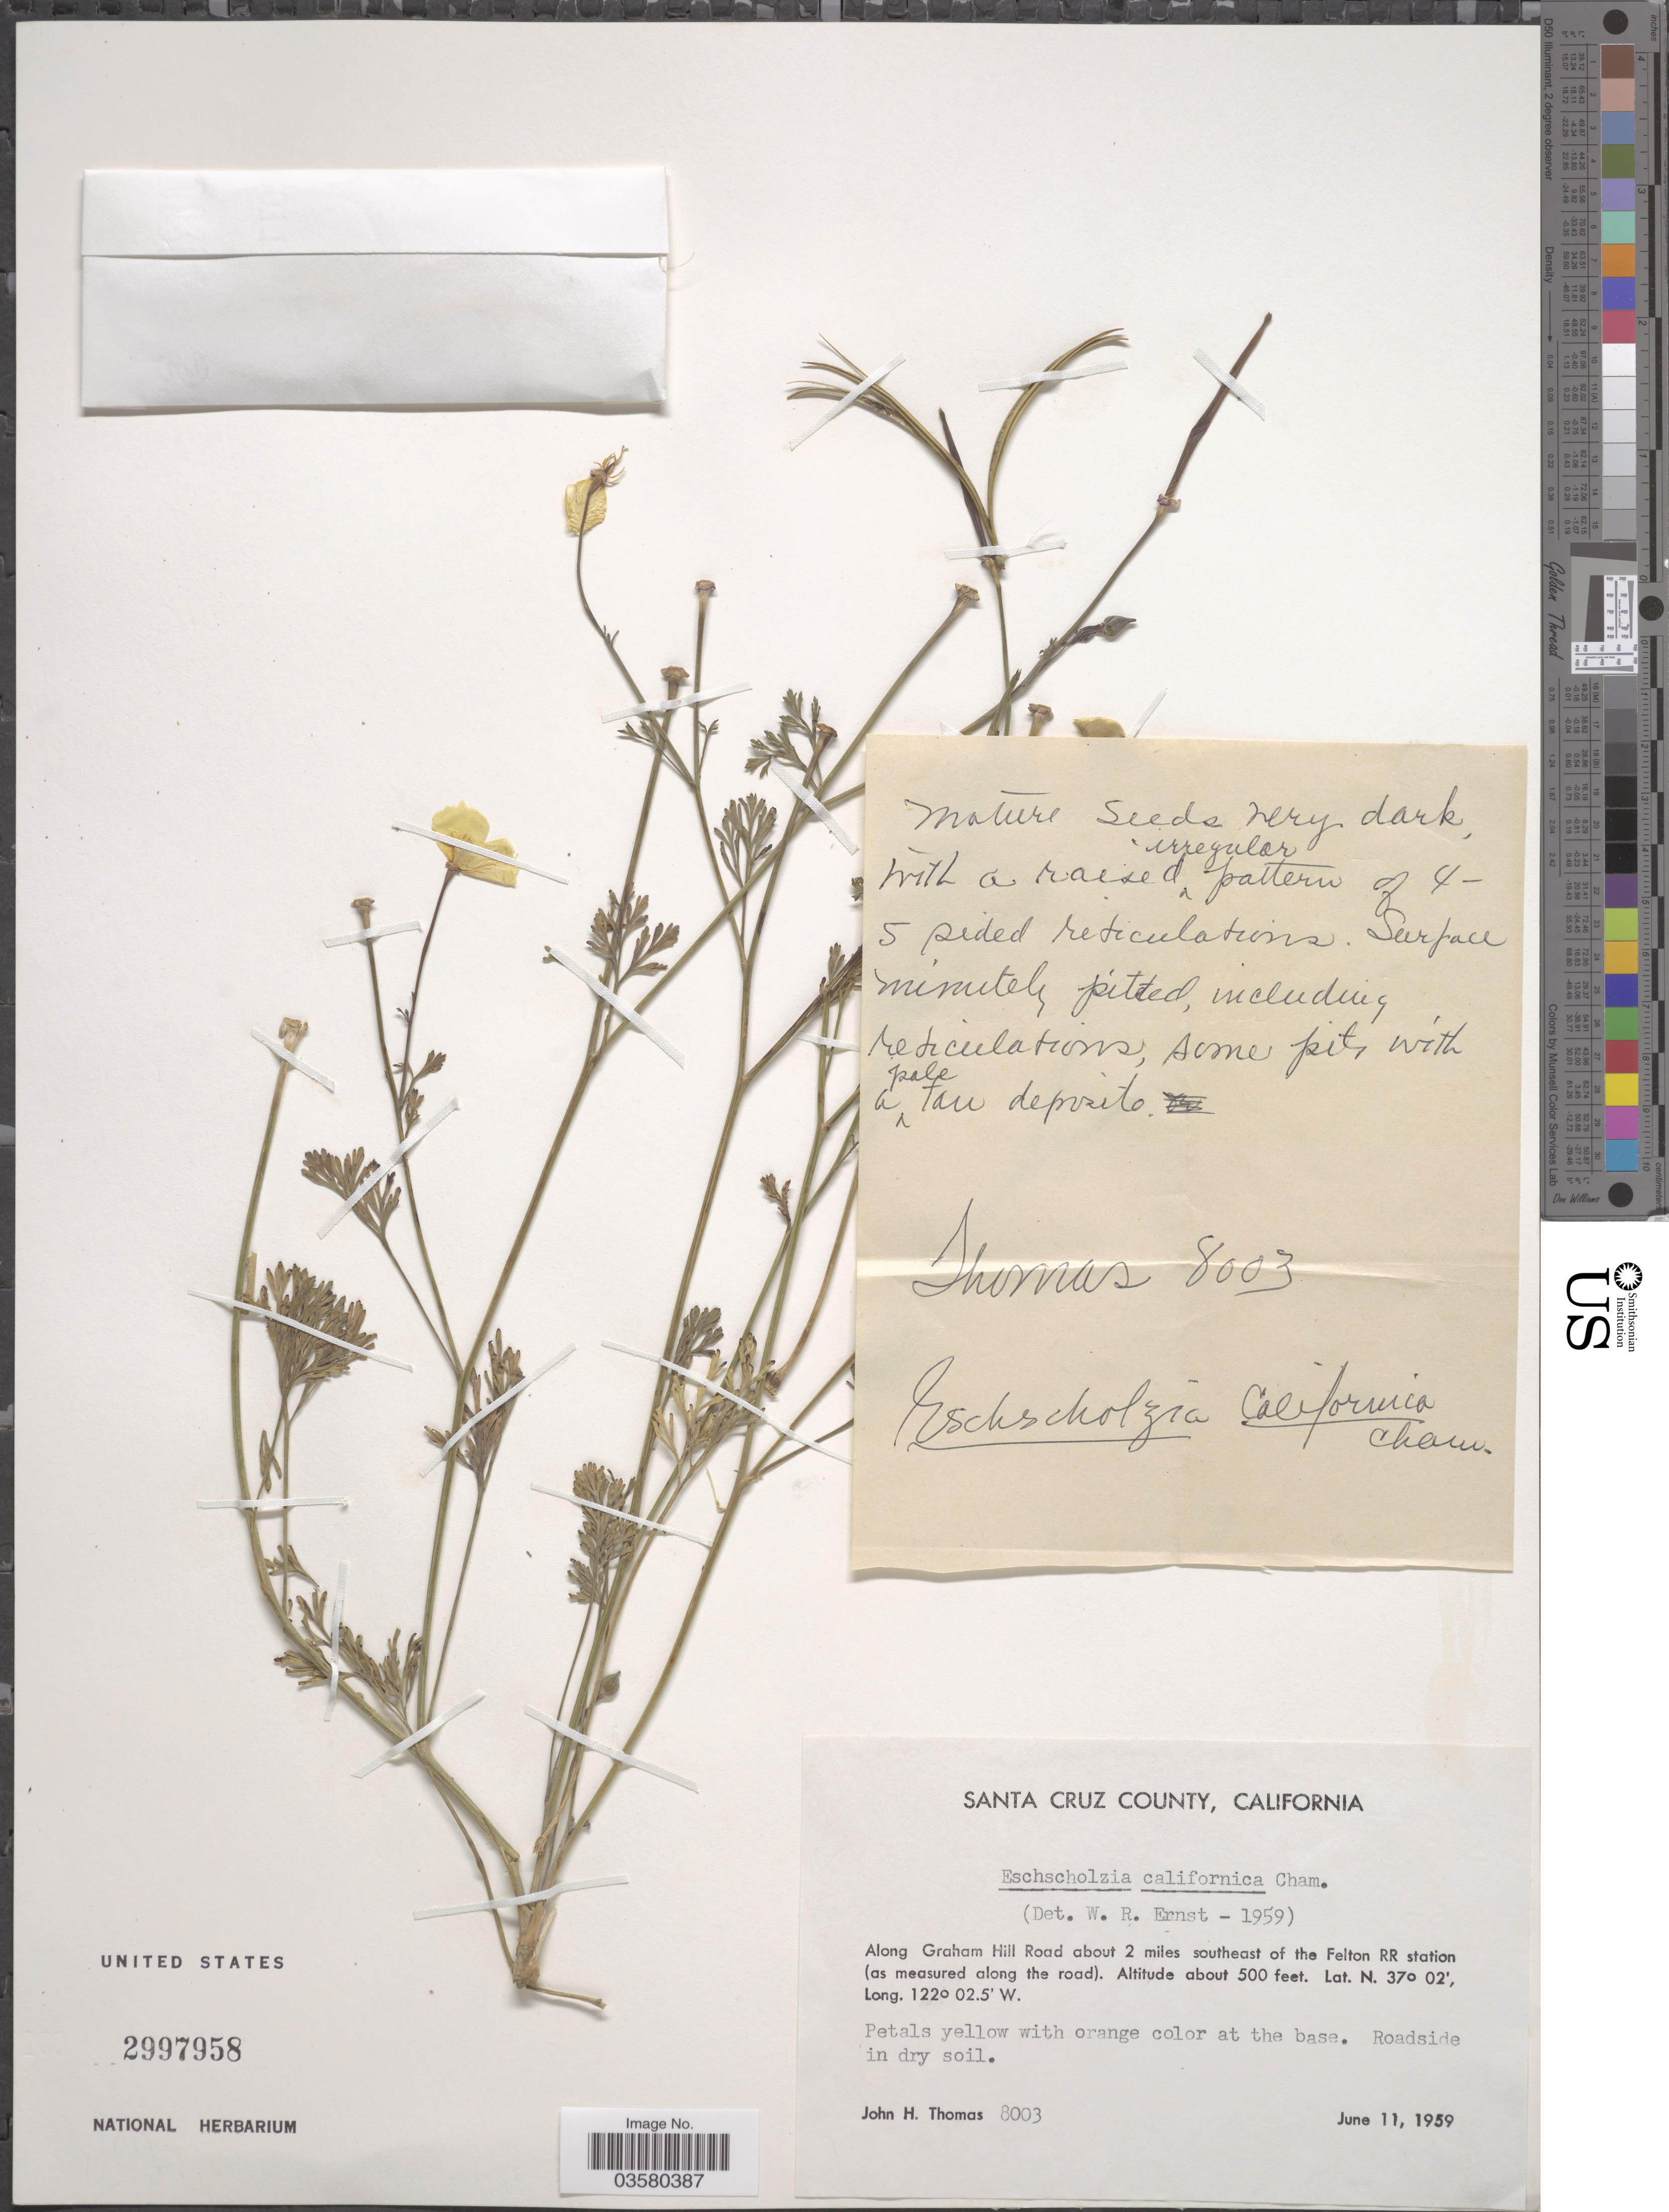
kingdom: Plantae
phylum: Tracheophyta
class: Magnoliopsida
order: Ranunculales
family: Papaveraceae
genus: Eschscholzia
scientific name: Eschscholzia californica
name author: Cham.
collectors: J. H. Thomas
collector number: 8003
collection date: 1959-06-11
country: United States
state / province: California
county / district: Santa Cruz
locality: Santa Cruz County. Along Graham Hill Road about 2 miles southeast of the Felton RR station.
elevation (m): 152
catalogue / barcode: US 2997958